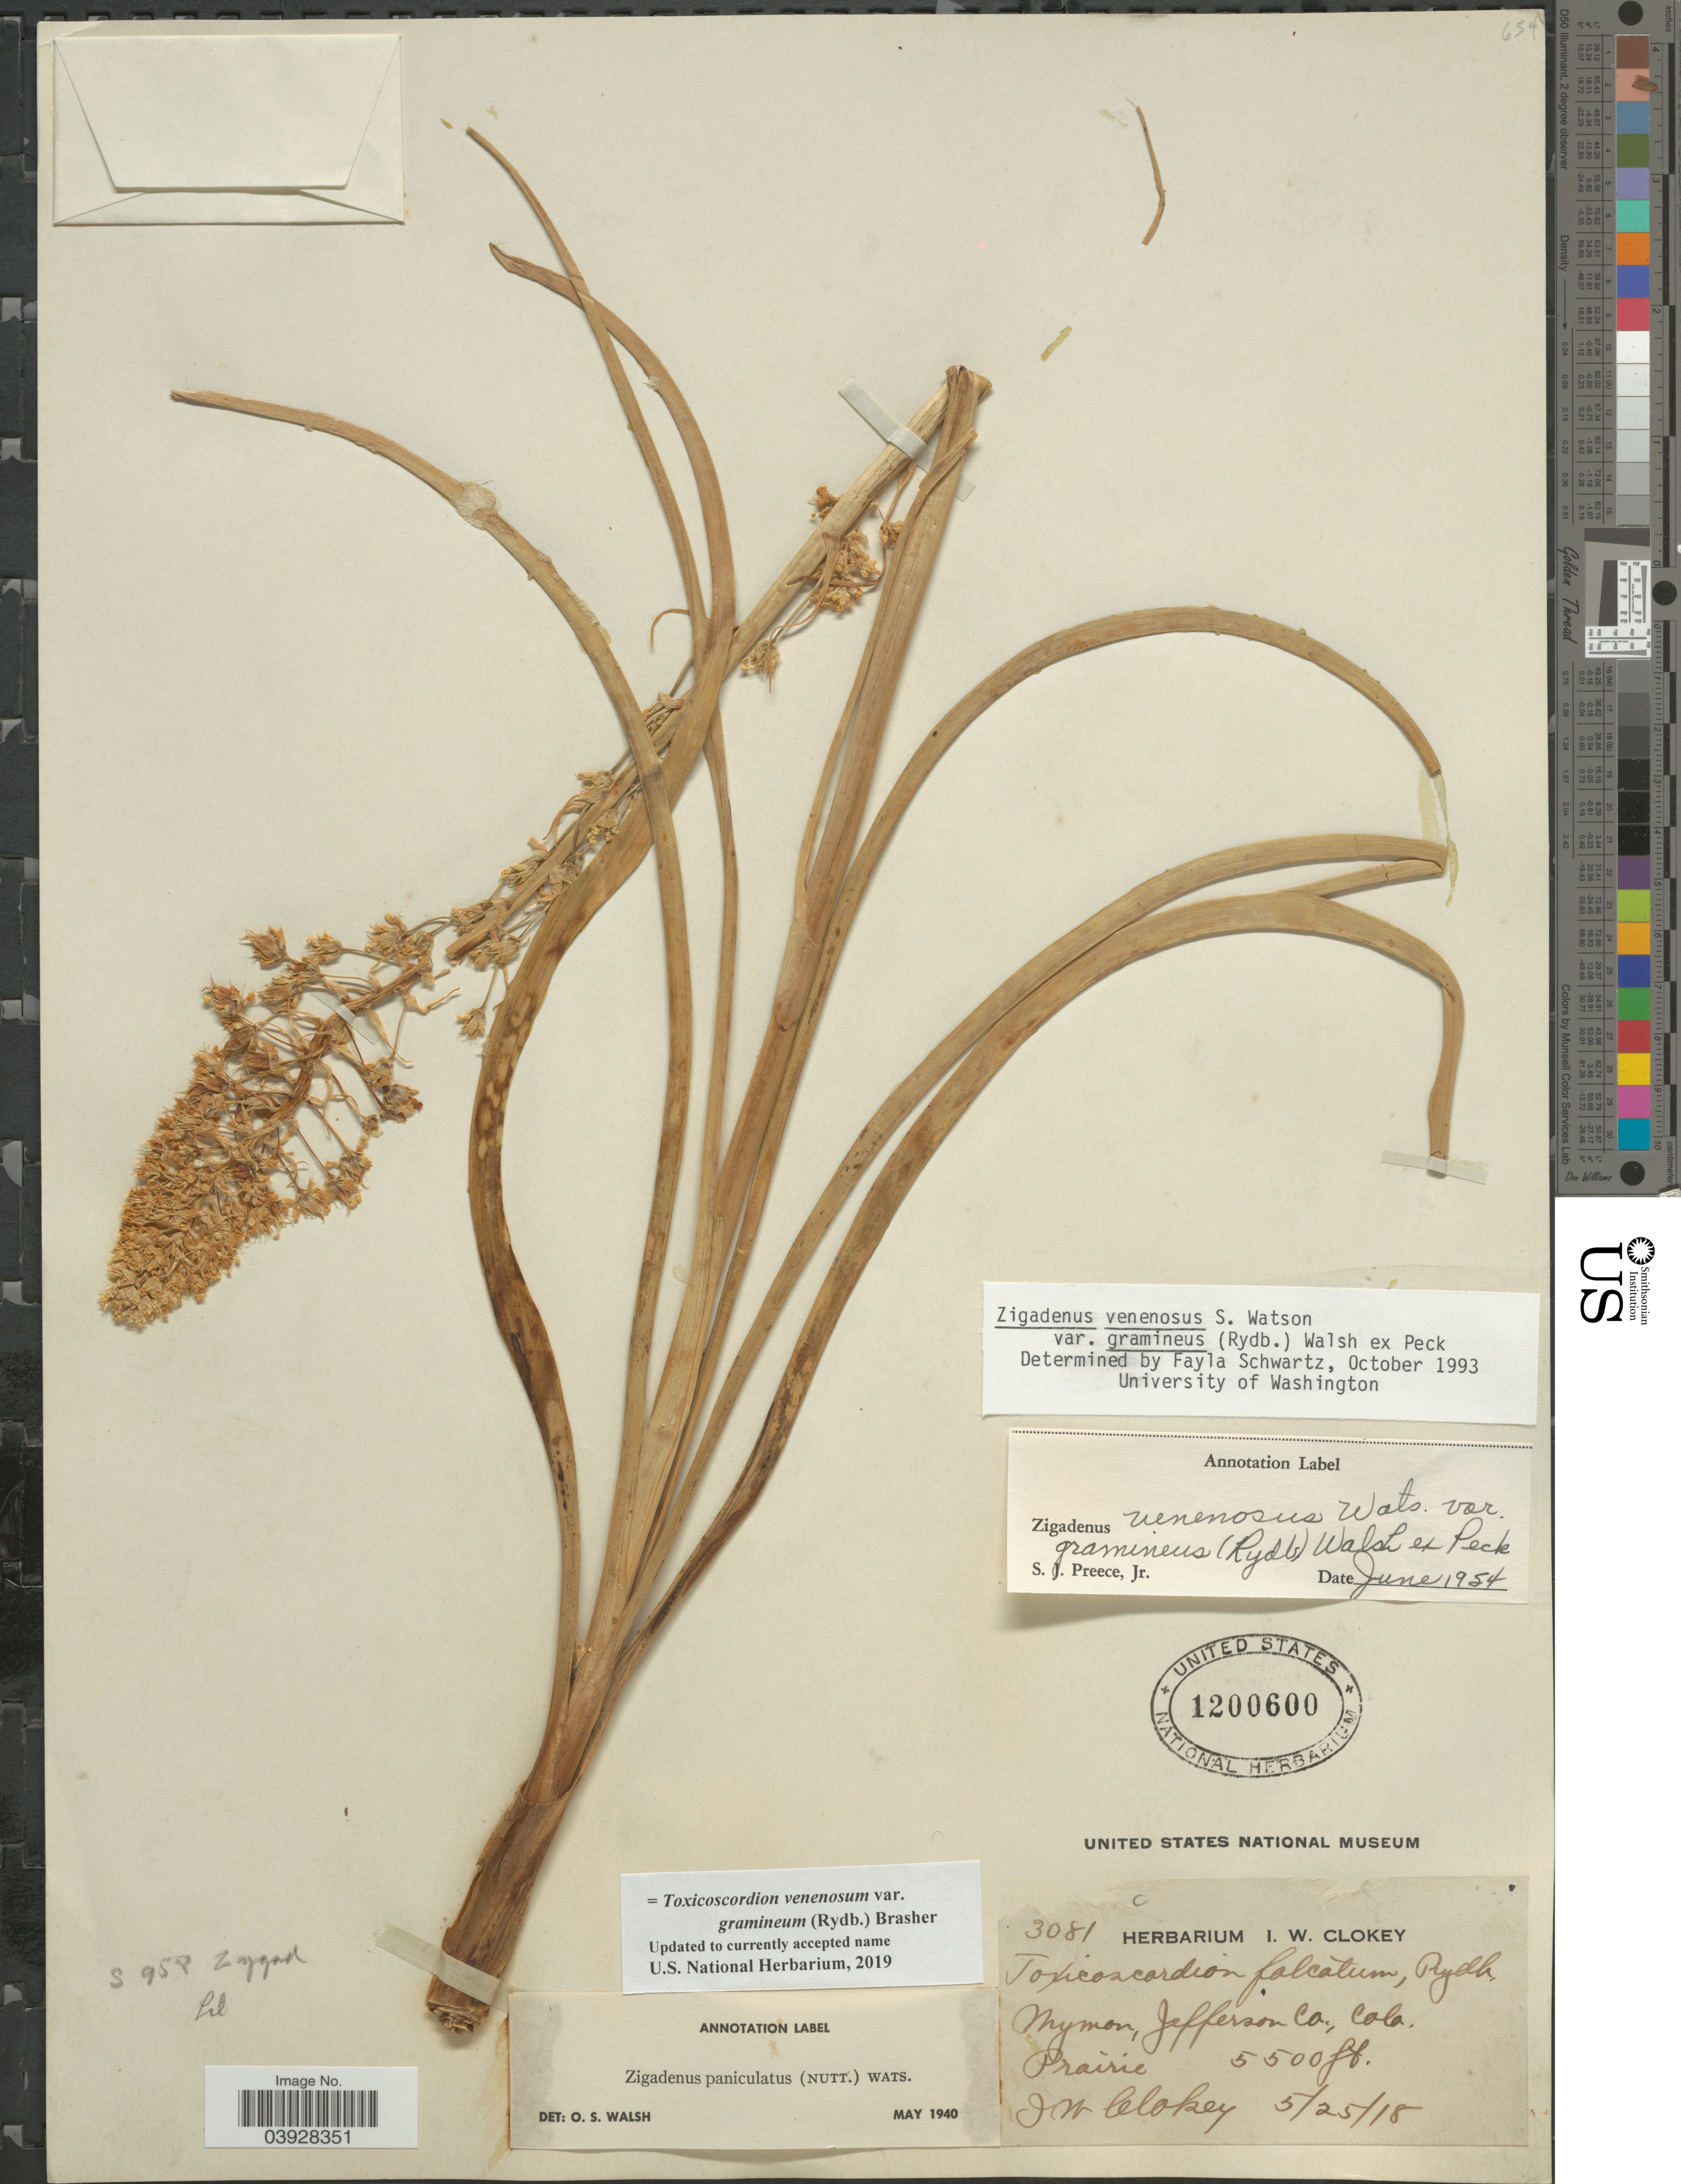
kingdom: Plantae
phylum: Tracheophyta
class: Liliopsida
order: Liliales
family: Melanthiaceae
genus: Toxicoscordion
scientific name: Toxicoscordion venenosum var. gramineum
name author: (Rydb.) Brasher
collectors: I. W. Clokey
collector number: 3081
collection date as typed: Transcribed d/m/y: 25/5/18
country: United States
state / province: Colorado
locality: Mymon, Jefferson Co.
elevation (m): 1676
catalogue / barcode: US 1200600